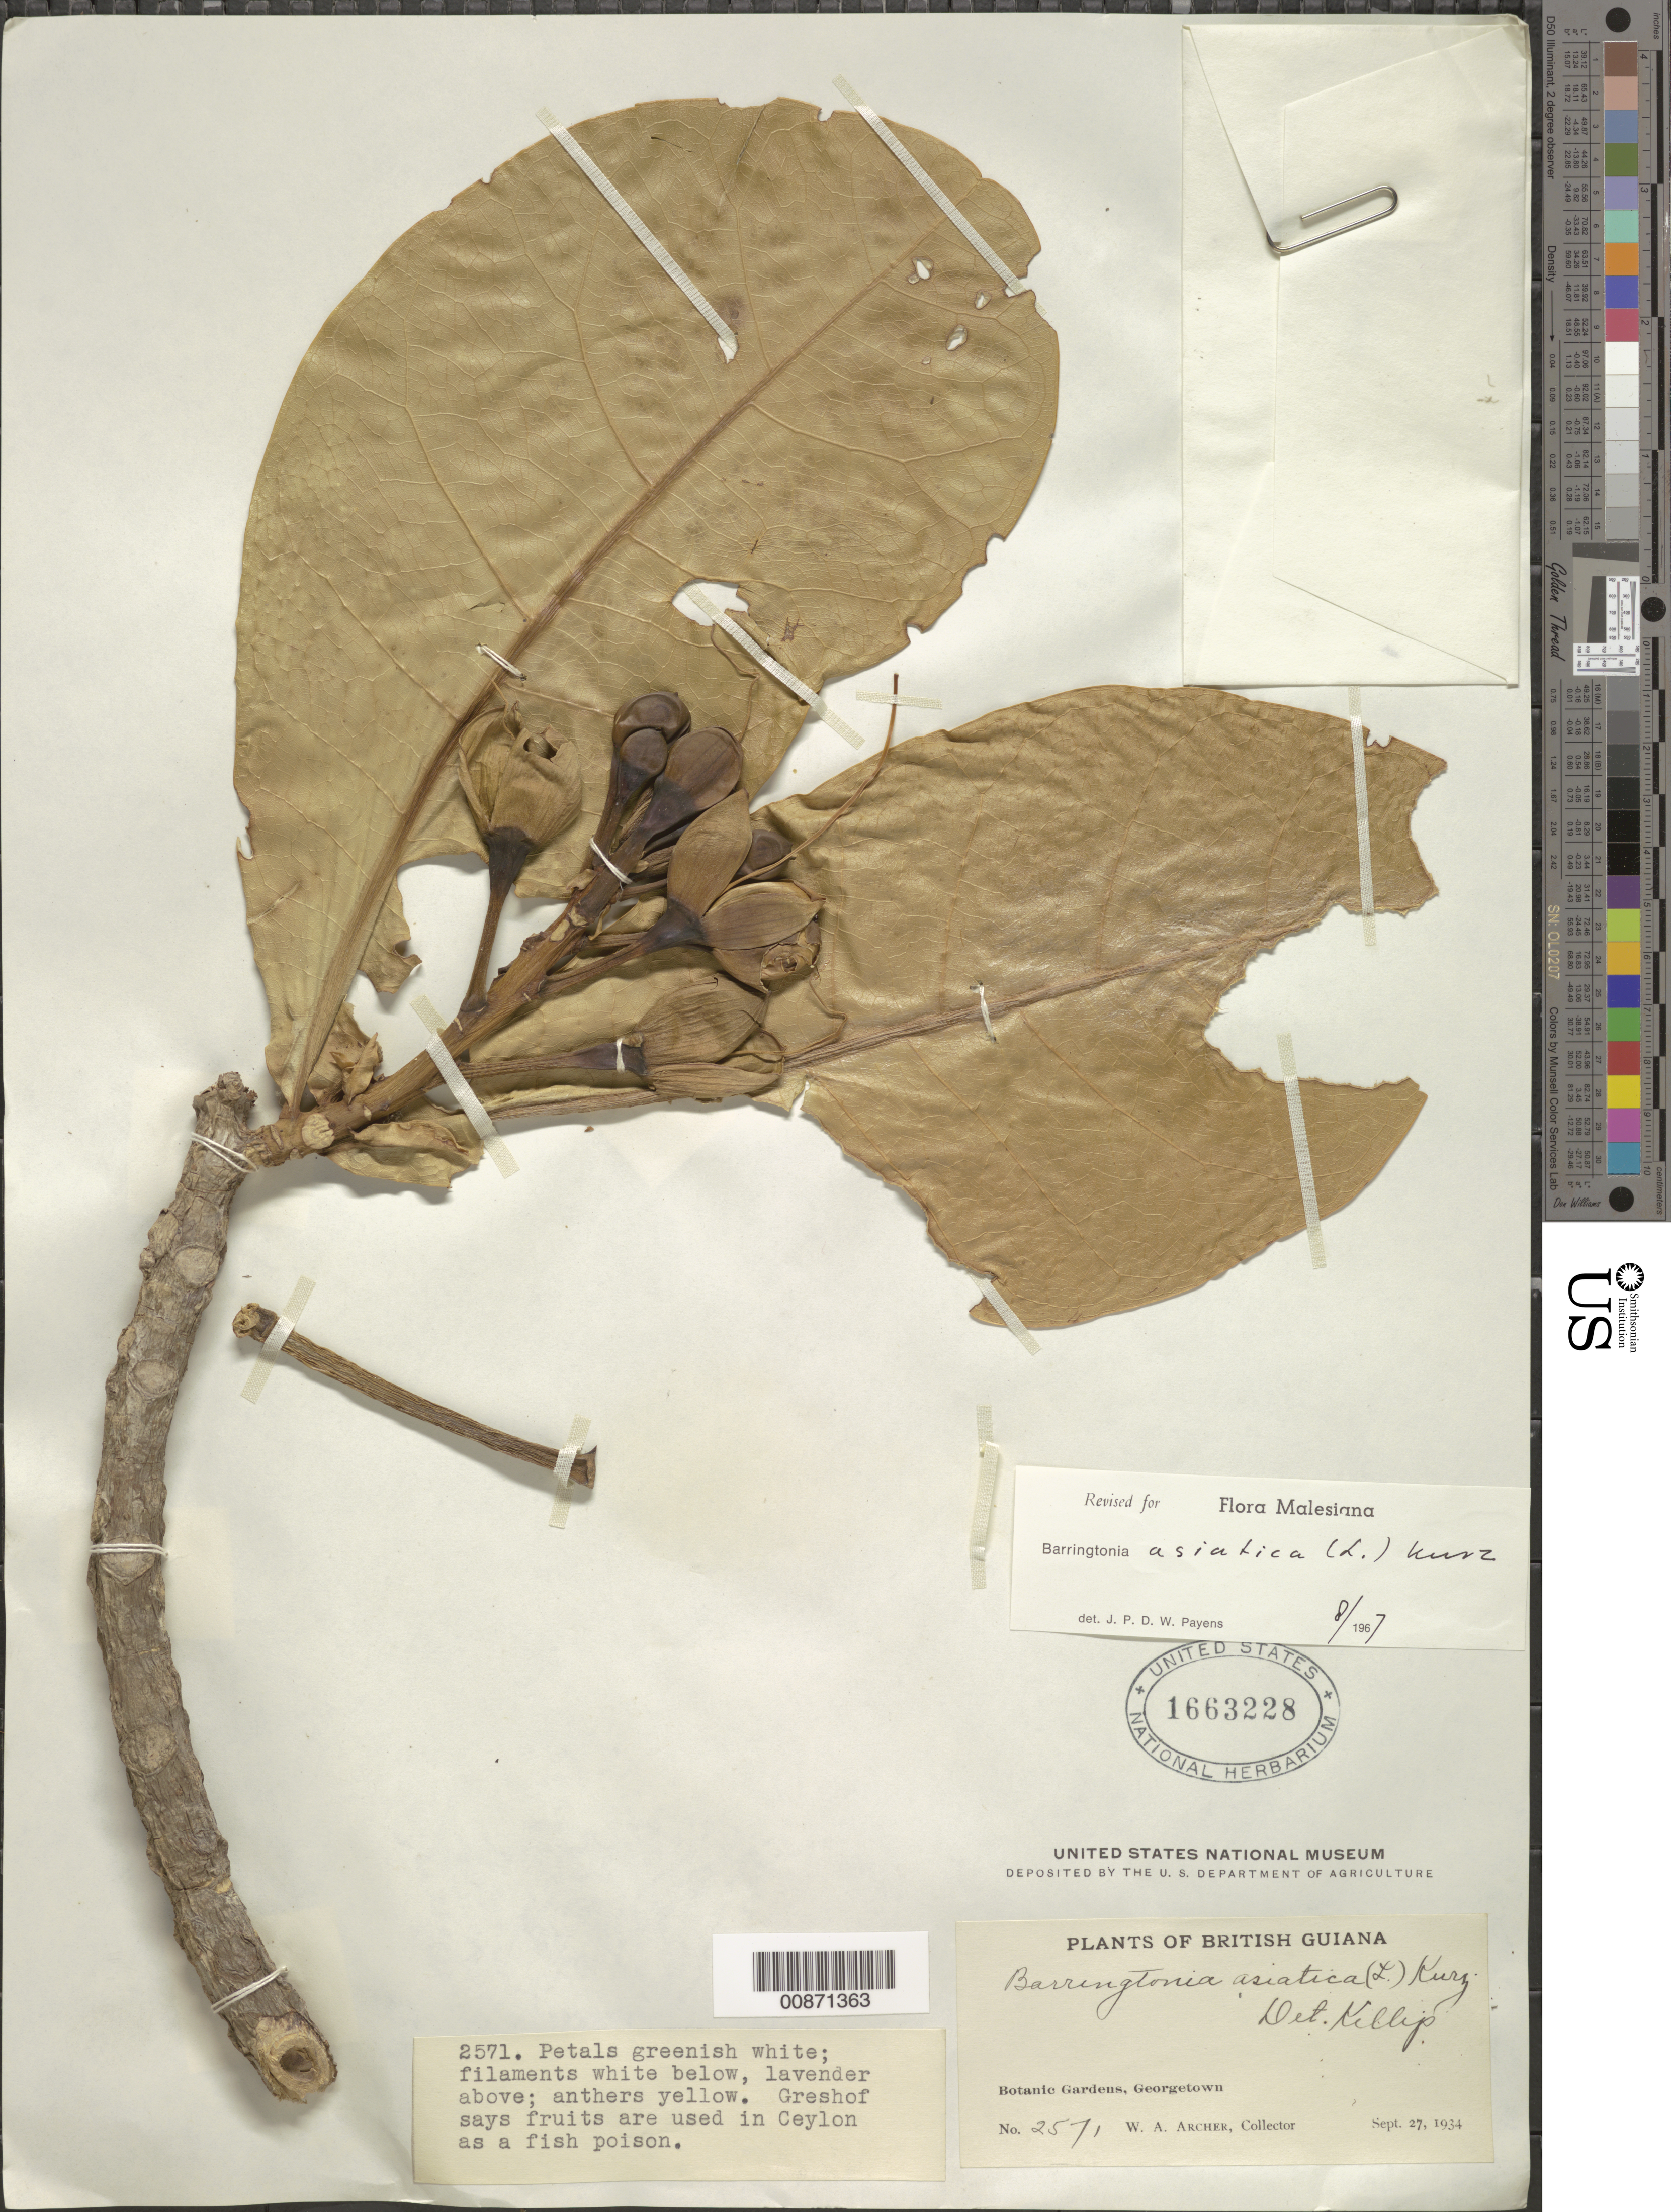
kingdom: Plantae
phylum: Tracheophyta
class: Magnoliopsida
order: Ericales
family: Lecythidaceae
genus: Barringtonia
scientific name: Barringtonia asiatica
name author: (L.) Kurz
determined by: Payens, J. P. D. W.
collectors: W. A. Archer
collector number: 2571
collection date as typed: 27-Sep-34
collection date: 1934-09-27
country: Guyana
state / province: Demerara-Mahaica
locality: Georgetown, Botanic Gardens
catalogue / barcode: US 1663228